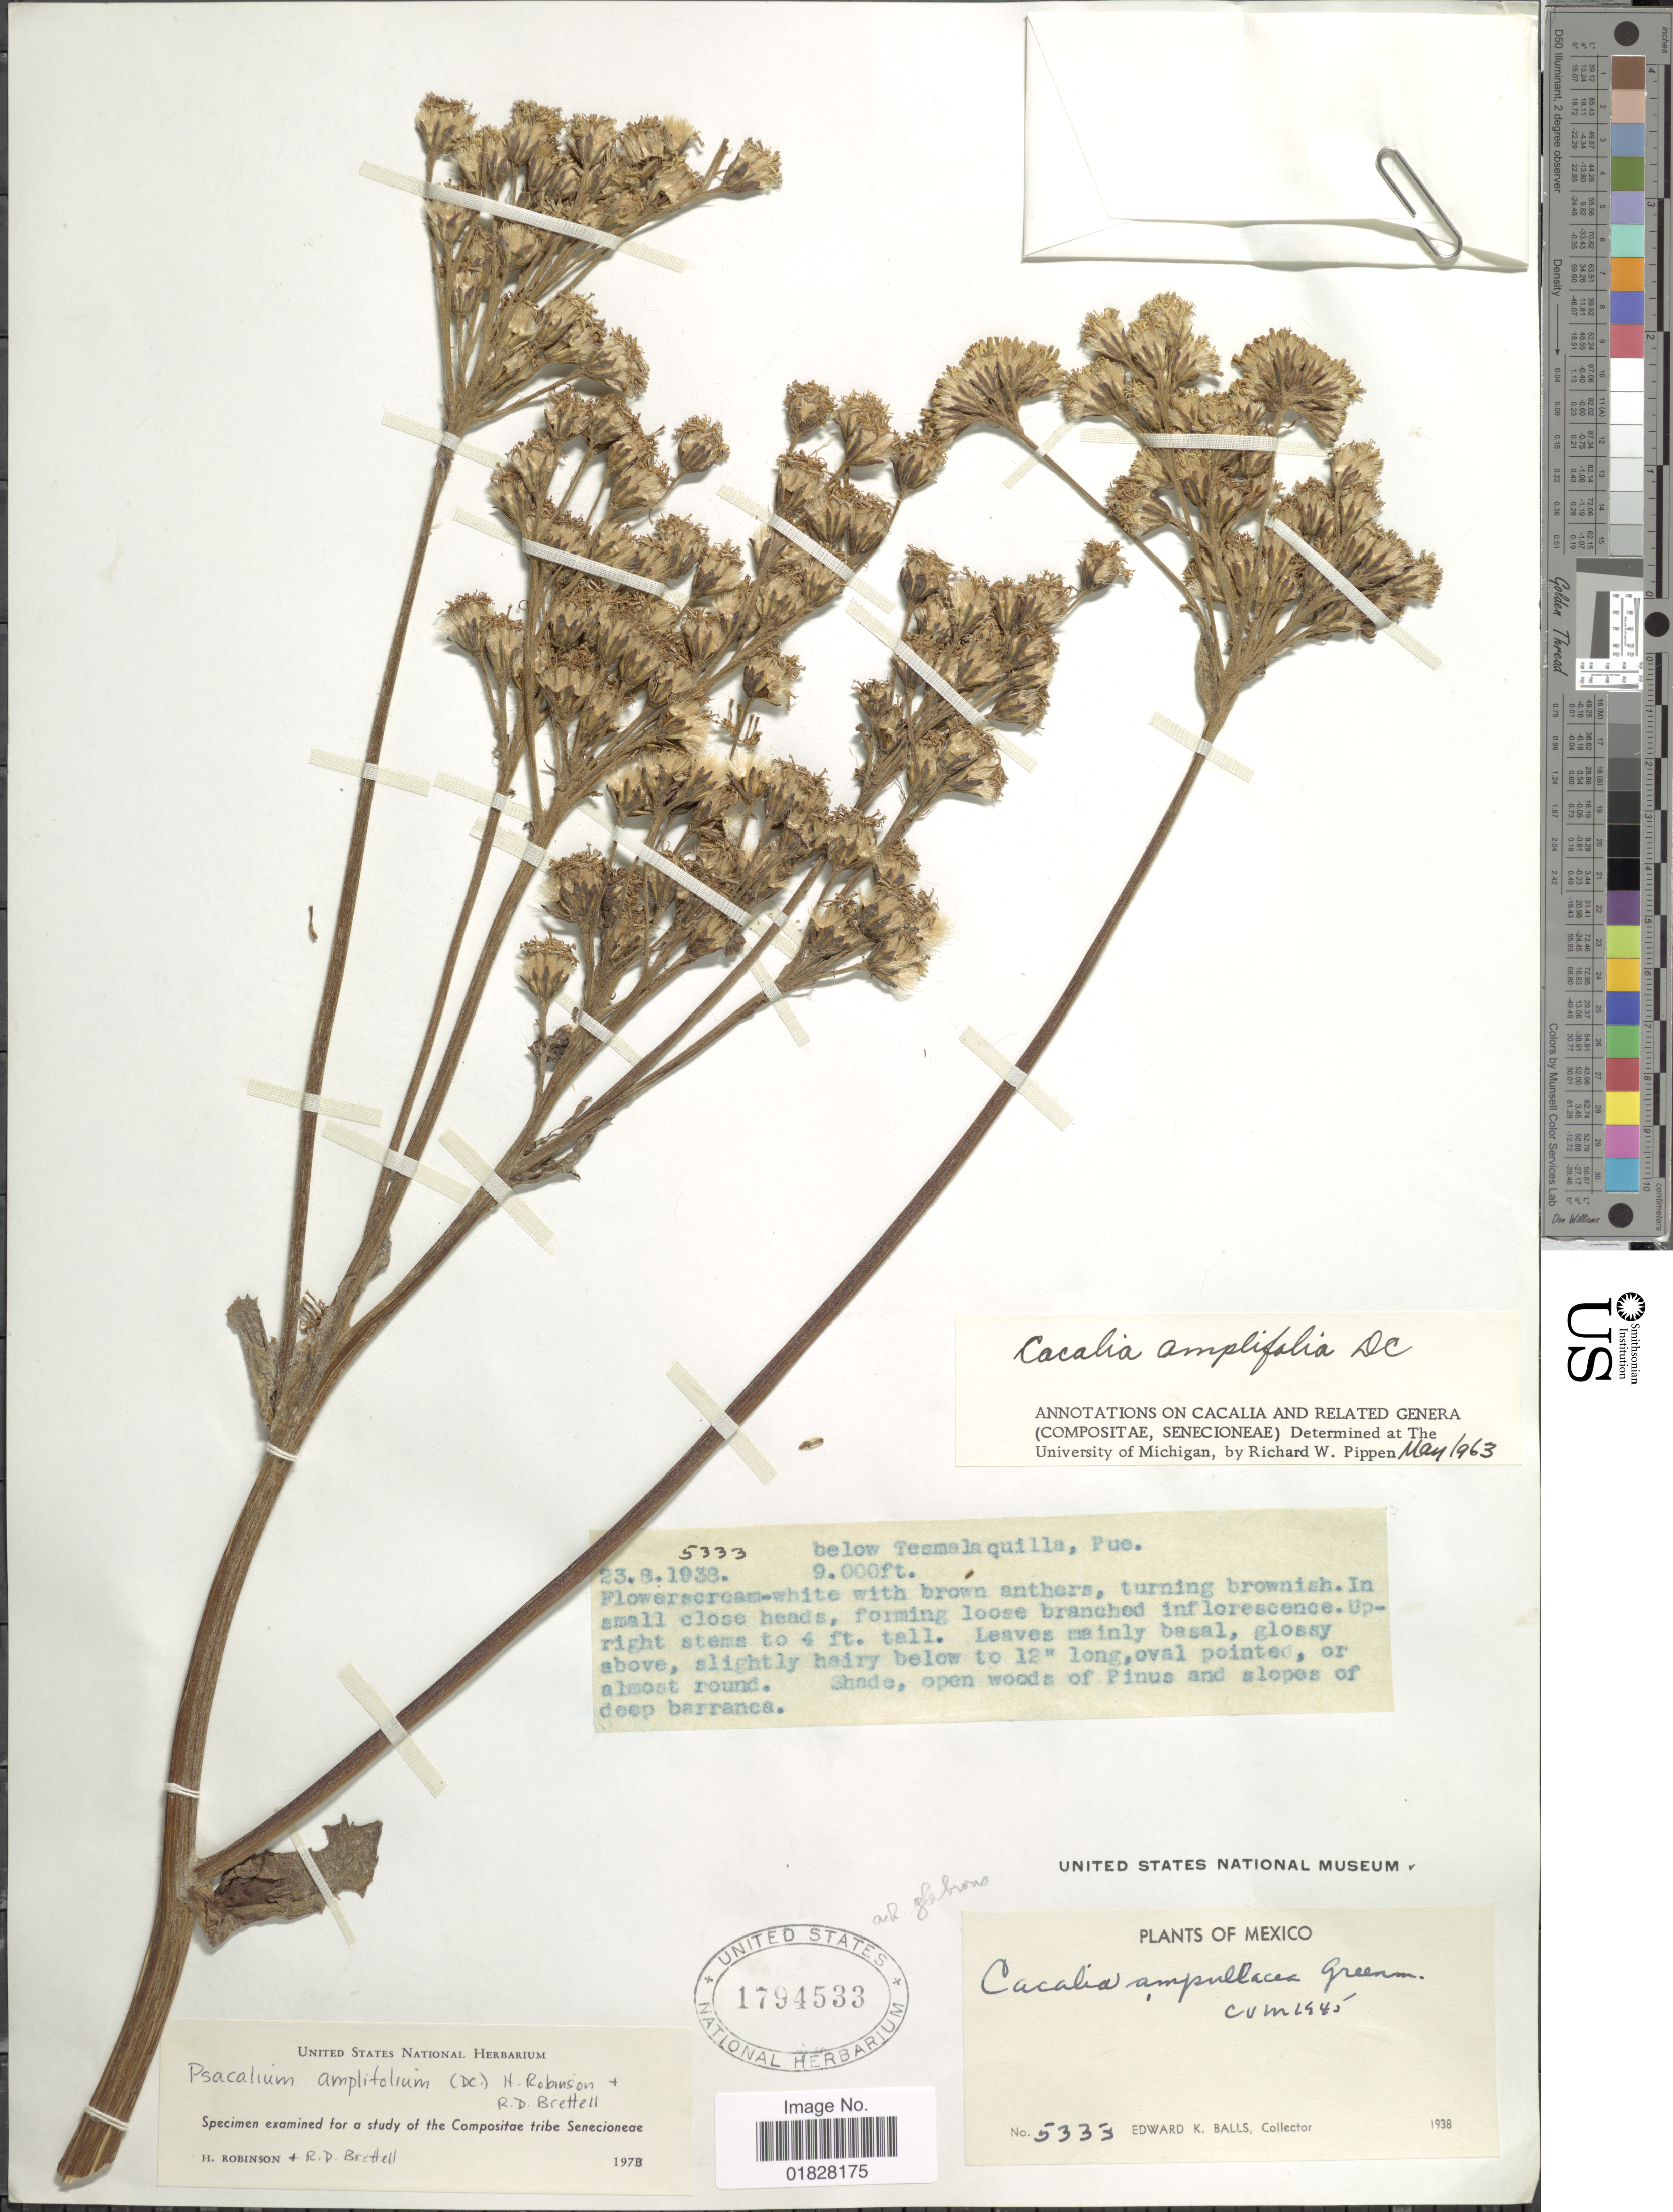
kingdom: Plantae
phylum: Tracheophyta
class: Magnoliopsida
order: Asterales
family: Asteraceae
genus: Psacalium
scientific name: Psacalium amplifolium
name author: (DC.) H. Rob. & Brettell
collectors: E. K. Balls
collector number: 5333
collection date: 1938-08-23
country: Mexico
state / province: Puebla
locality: Below Tesmalaquilla, Pue.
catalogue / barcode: US 1794533